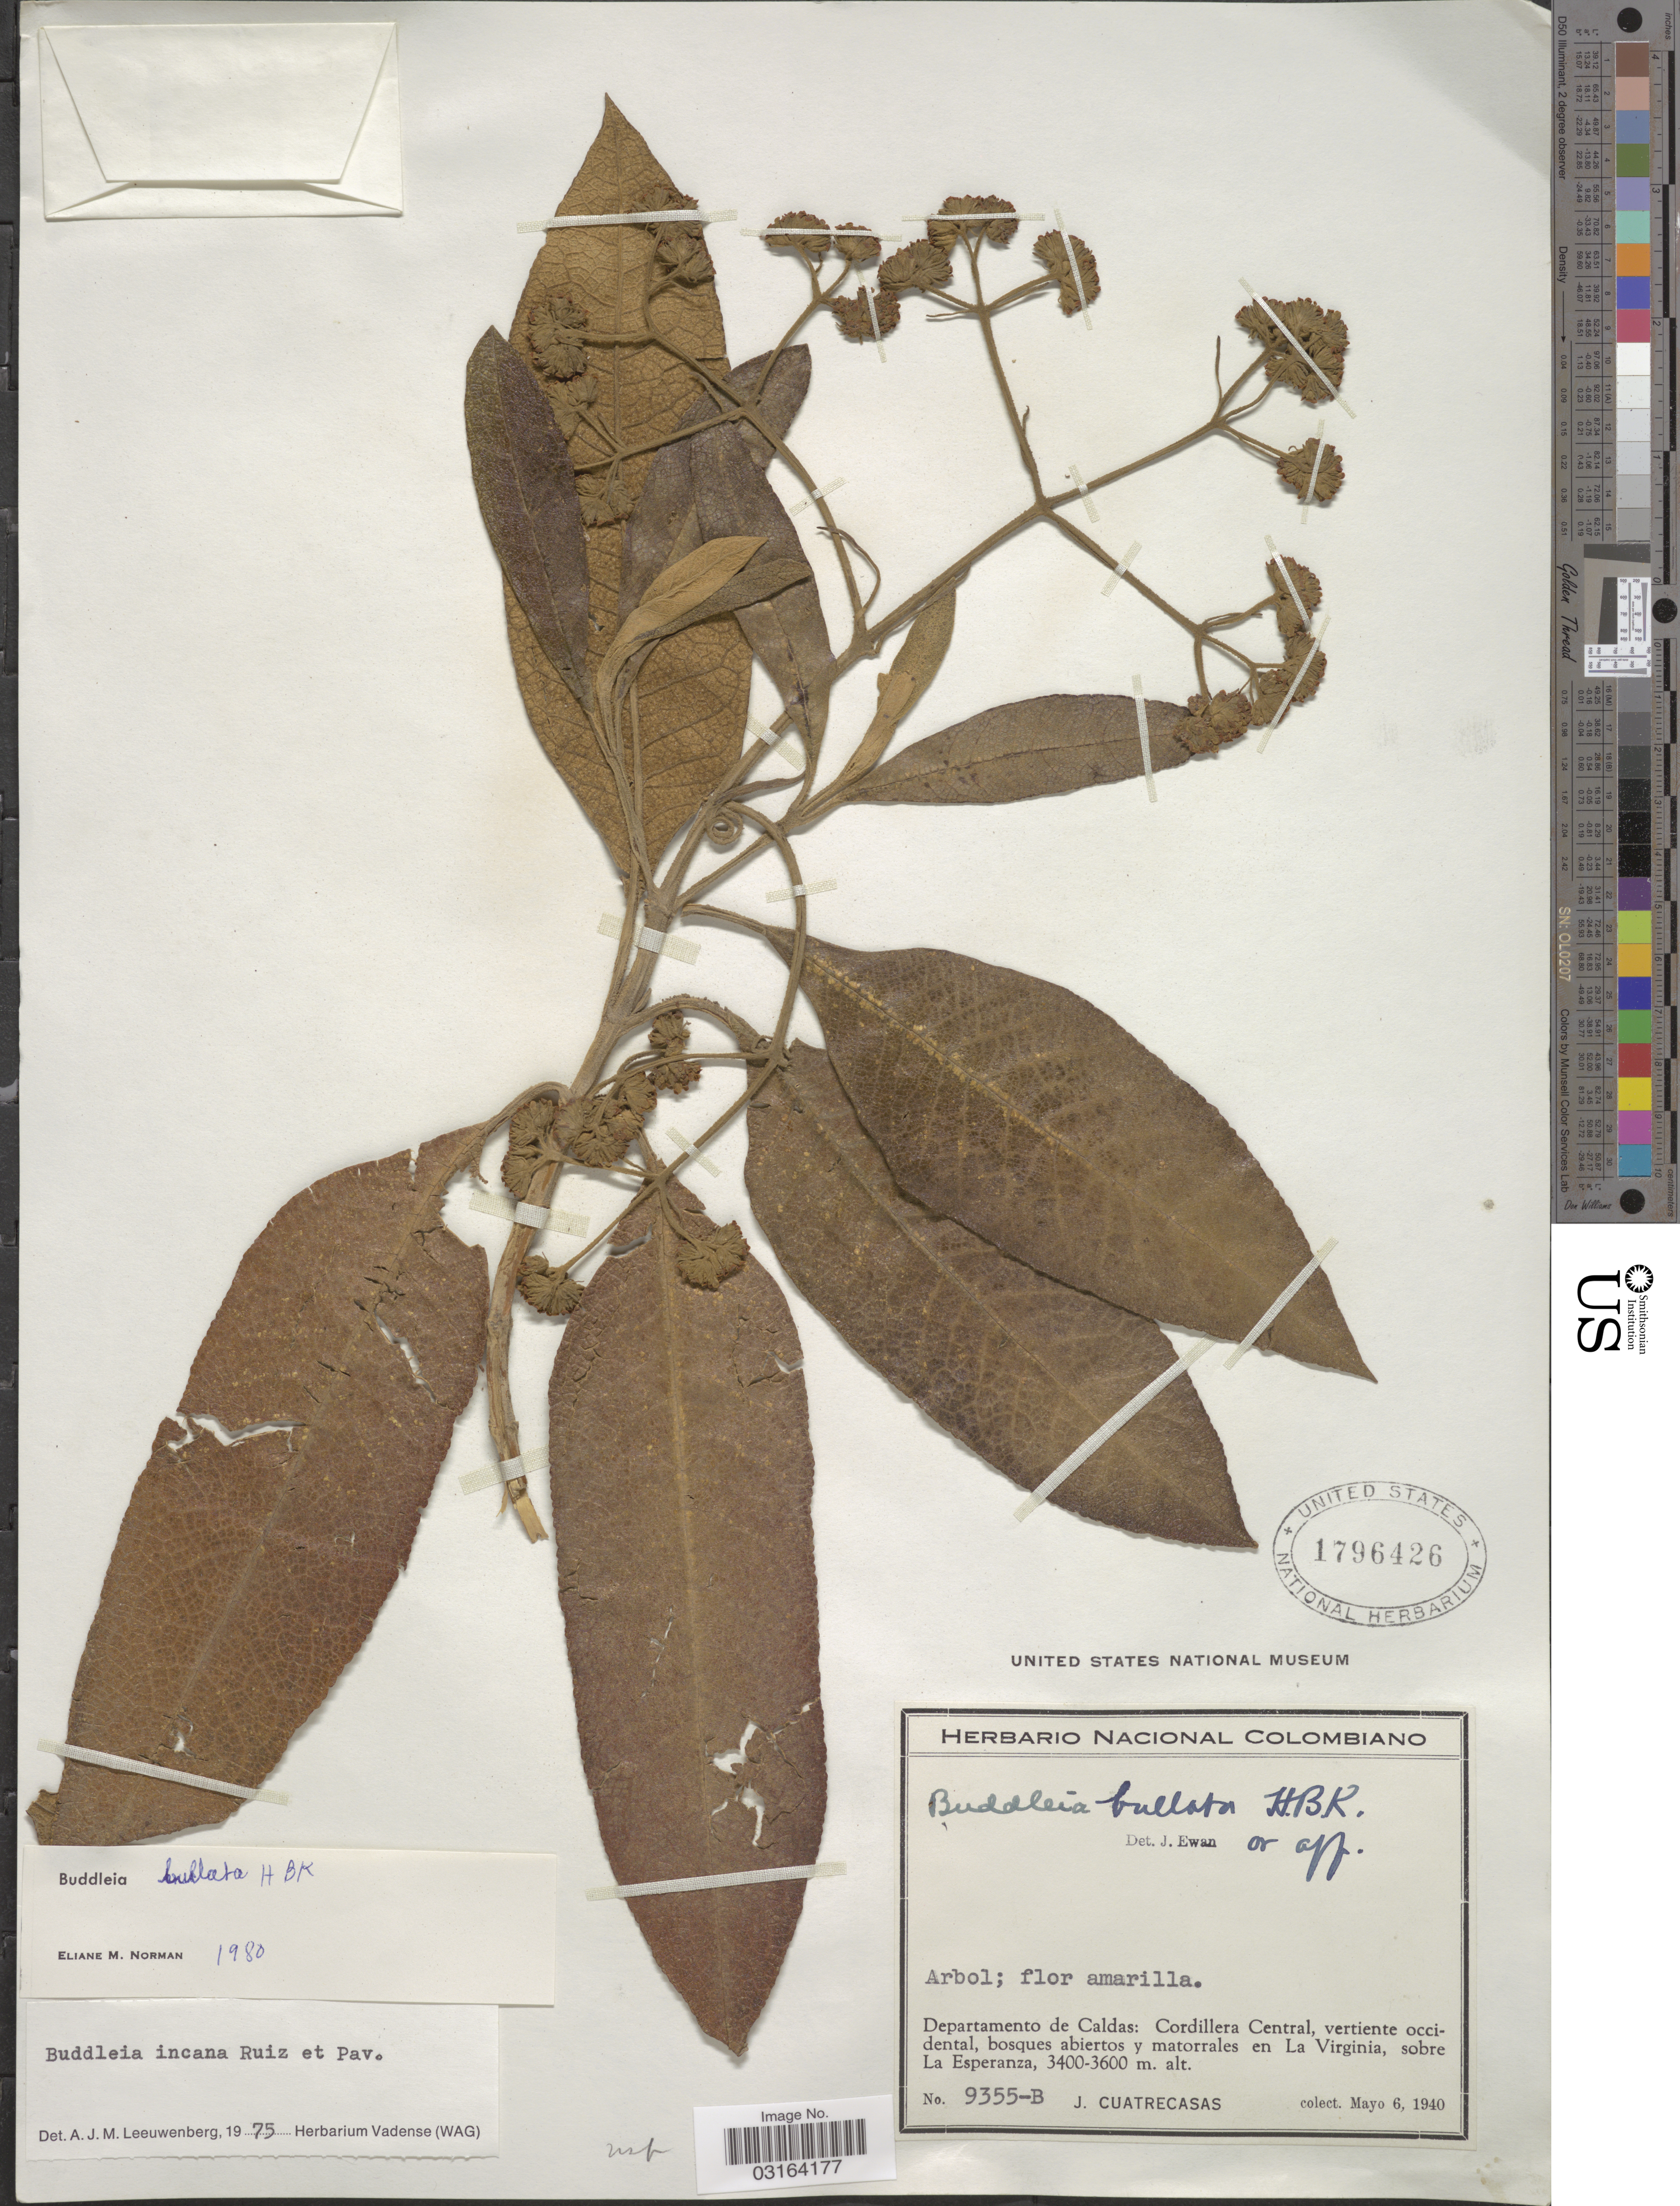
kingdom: Plantae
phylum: Tracheophyta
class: Magnoliopsida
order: Lamiales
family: Scrophulariaceae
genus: Buddleja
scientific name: Buddleja bullata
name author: Kunth in Humb. & et al.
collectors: J. Cuatrecasas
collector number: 9355-B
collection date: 1940-05-06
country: Colombia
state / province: Caldas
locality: Departamento de Caldas: Cordillera Central, vertiente occidental, bosques abiertos y matorrales en La Virginia, sobre La Esperanza.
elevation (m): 3400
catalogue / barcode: US 1796426